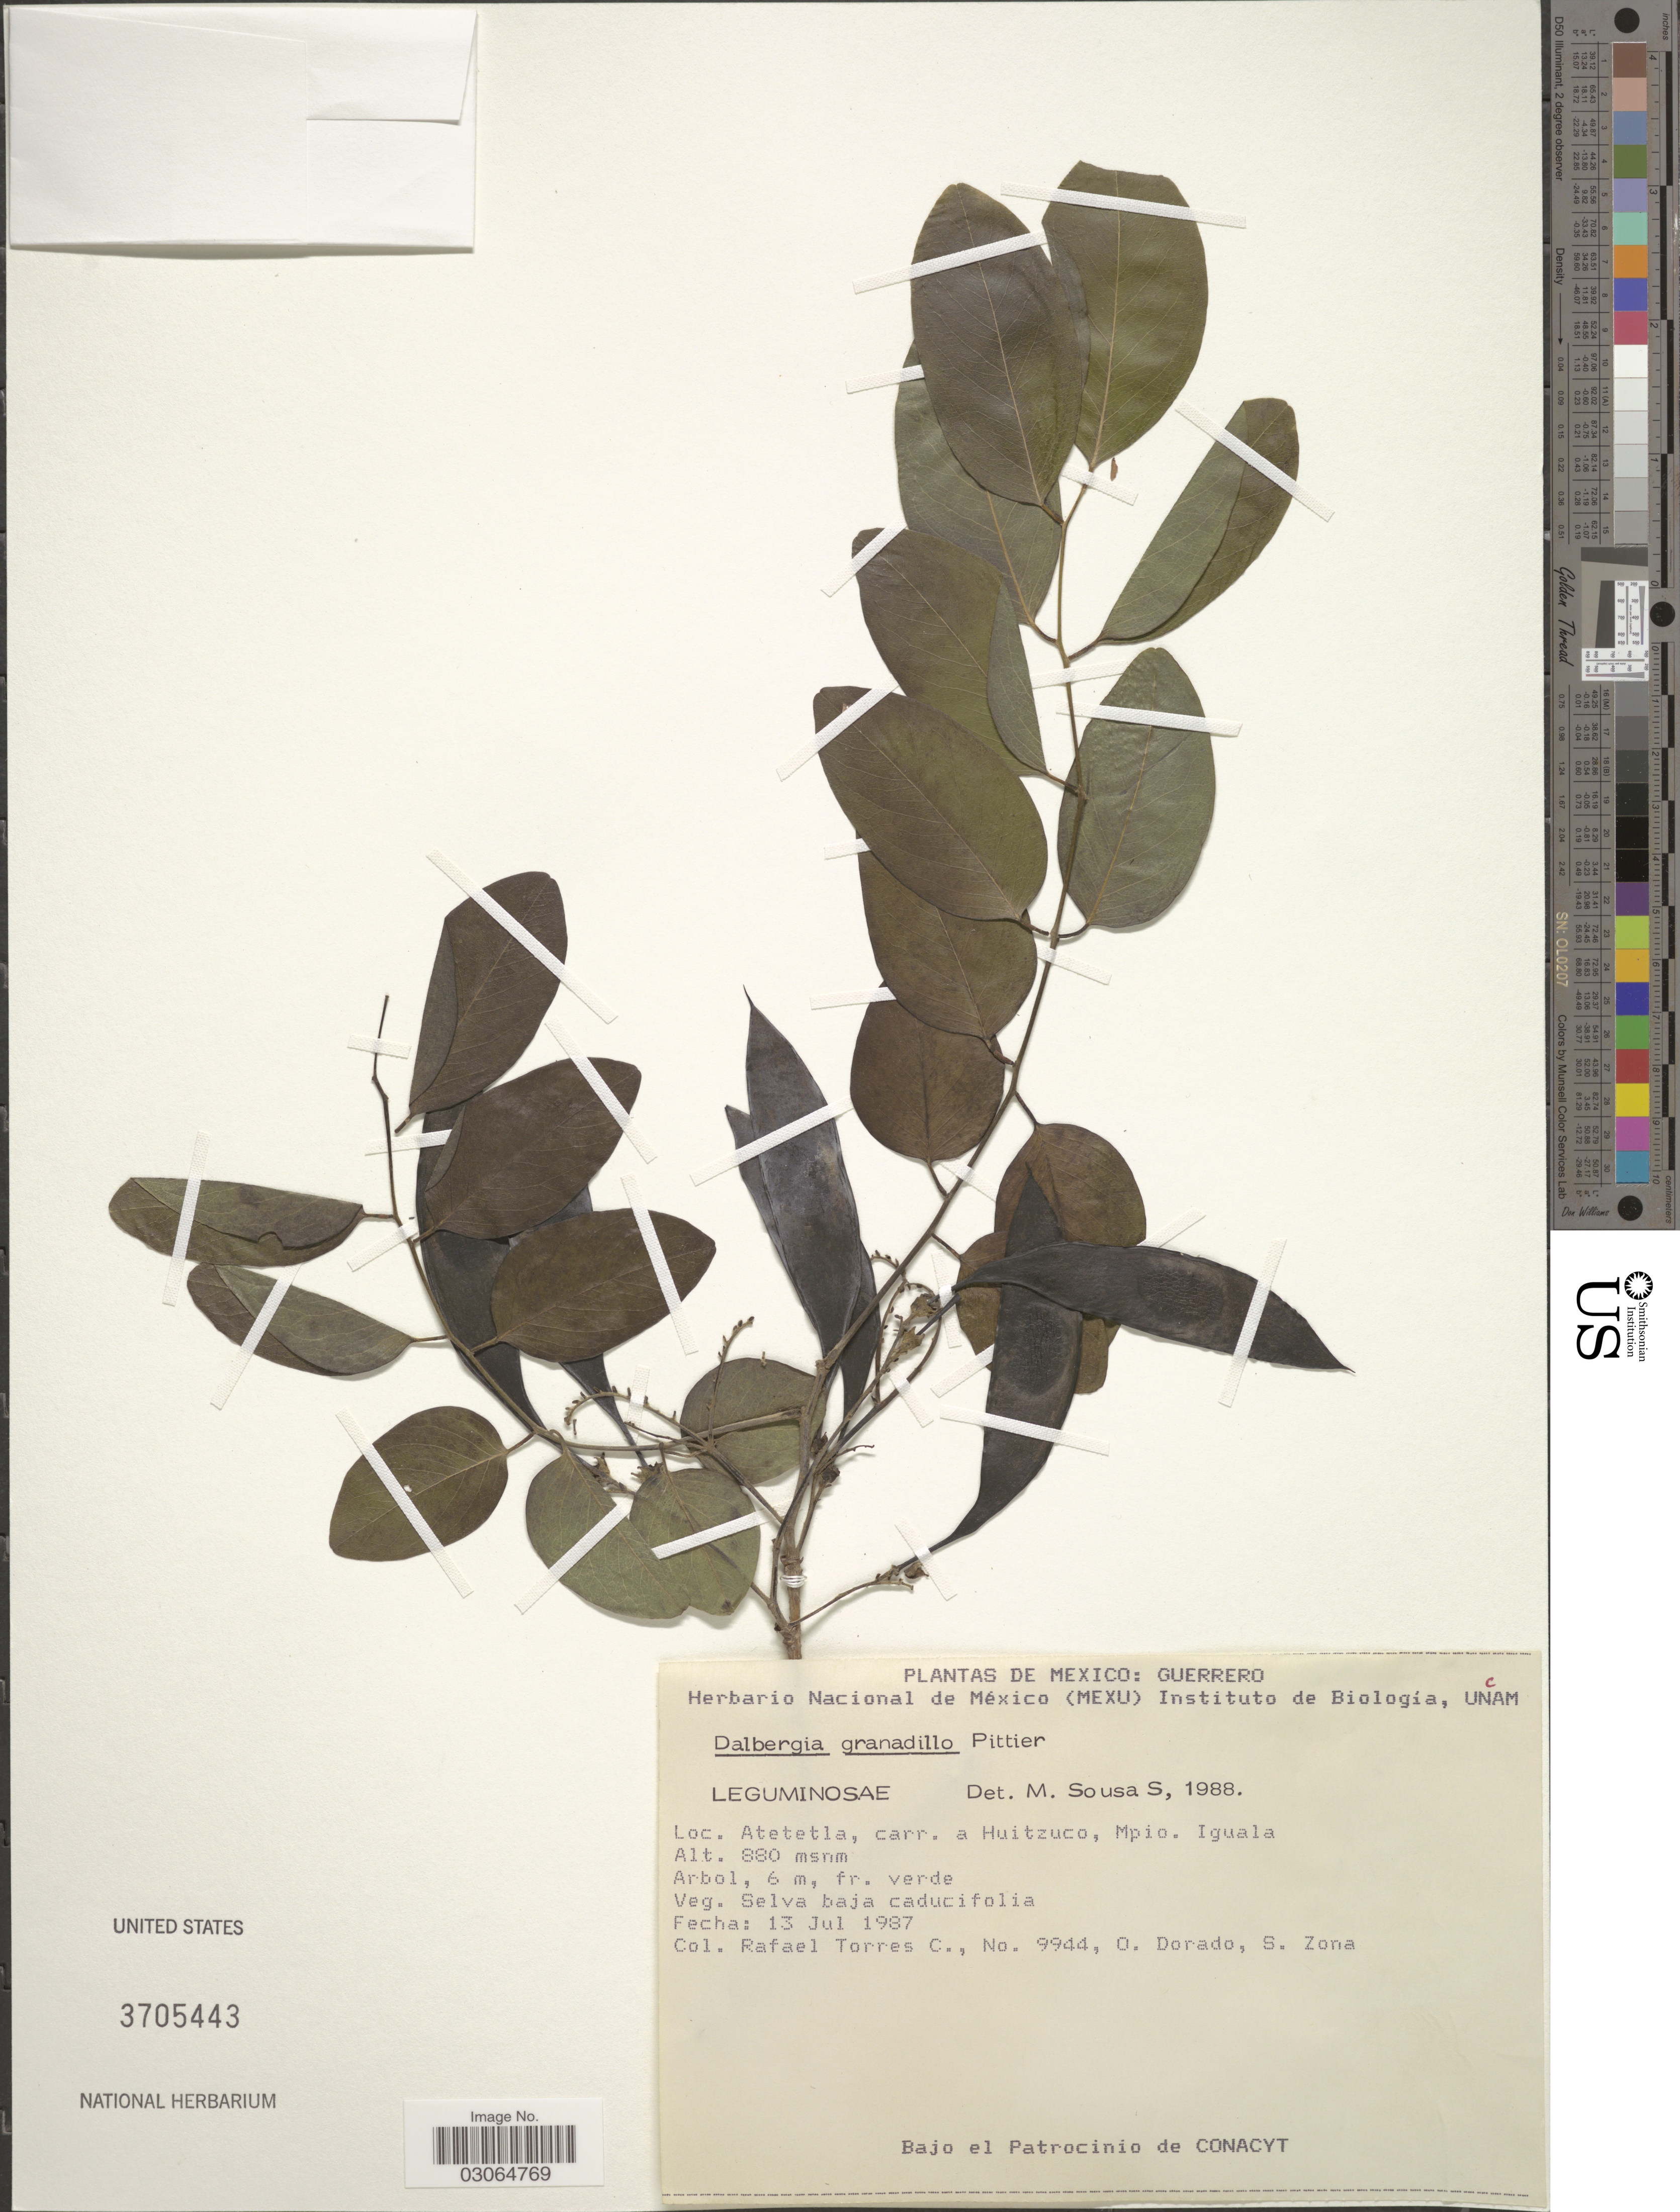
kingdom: Plantae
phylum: Tracheophyta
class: Magnoliopsida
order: Fabales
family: Fabaceae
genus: Dalbergia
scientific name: Dalbergia granadillo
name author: Pittier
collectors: R. Torres C., O. R. Dorado & S. Zona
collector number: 9944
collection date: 1987-07-13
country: Mexico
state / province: Guerrero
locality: Atetetla, carr. a Huitzuco, Mpio. Iguala.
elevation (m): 880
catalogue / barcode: US 3705443